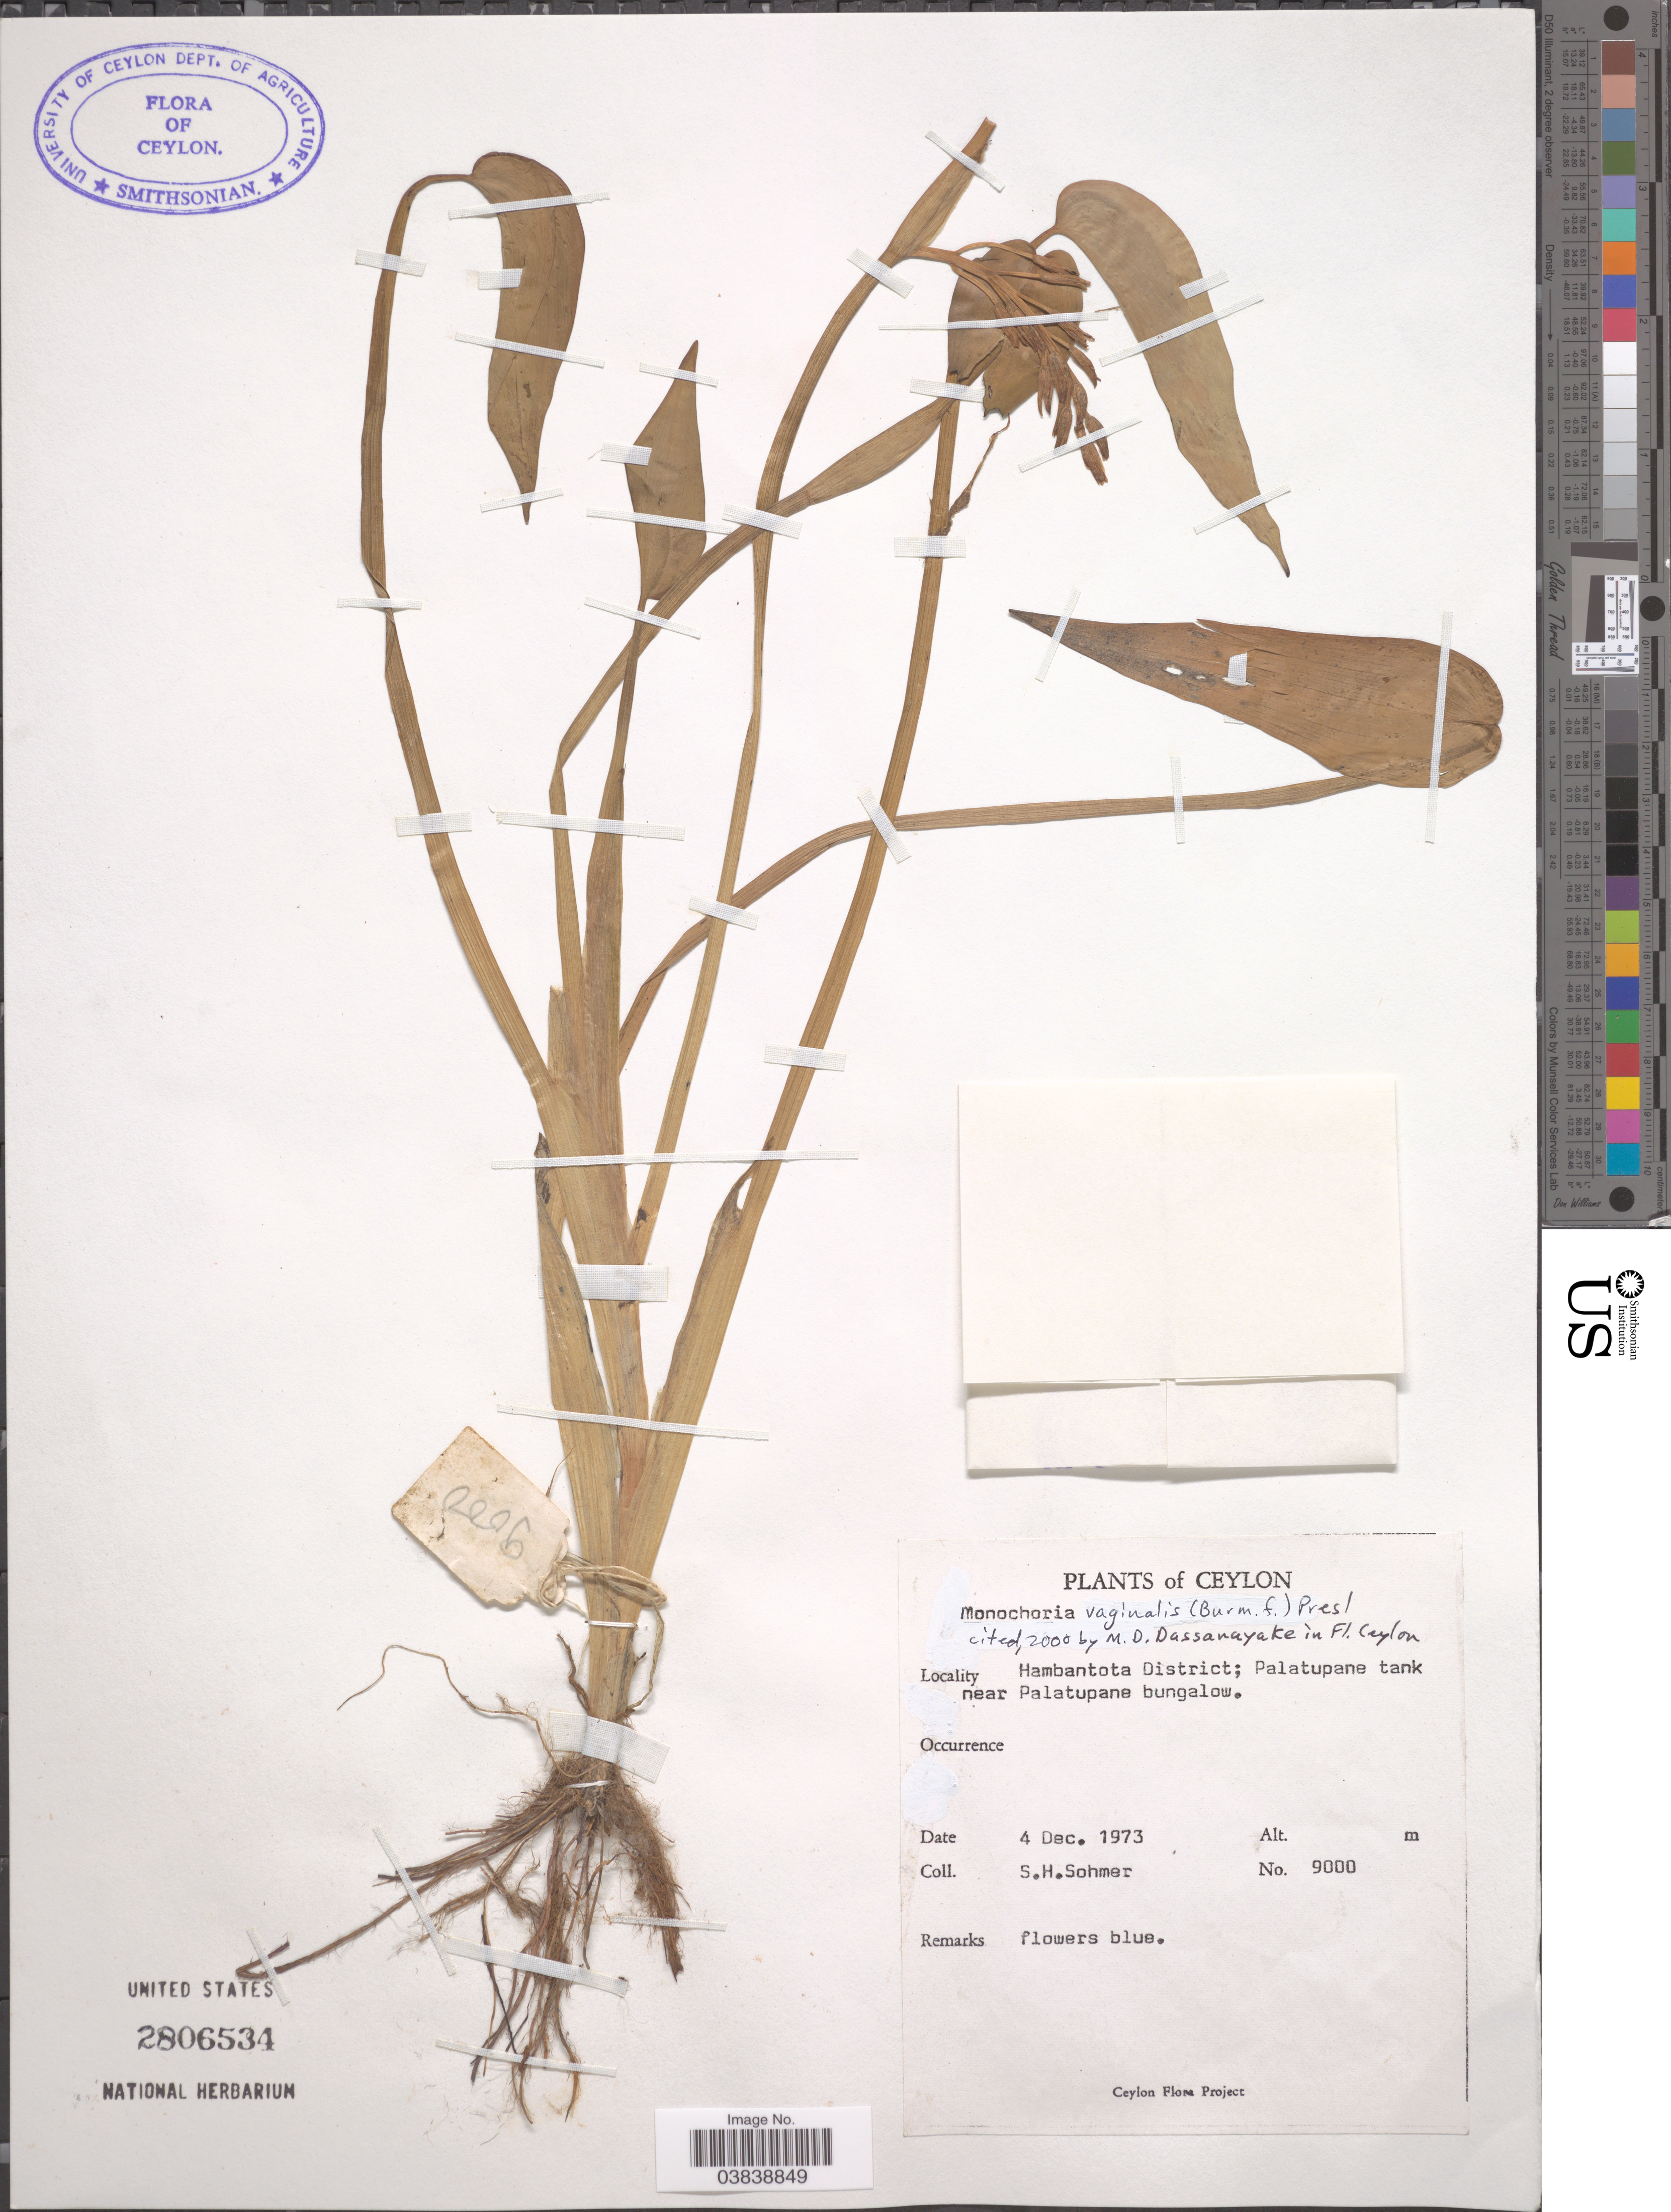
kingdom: Plantae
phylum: Tracheophyta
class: Liliopsida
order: Commelinales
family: Pontederiaceae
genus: Monochoria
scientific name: Monochoria vaginalis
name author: (Burm. f.) C. Presl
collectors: S. H. Sohmer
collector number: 9000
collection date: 1973-12-04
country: Sri Lanka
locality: Ceylon. Hambantota District; Palatupane tank near Palatupane bungalow.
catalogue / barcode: US 2806534